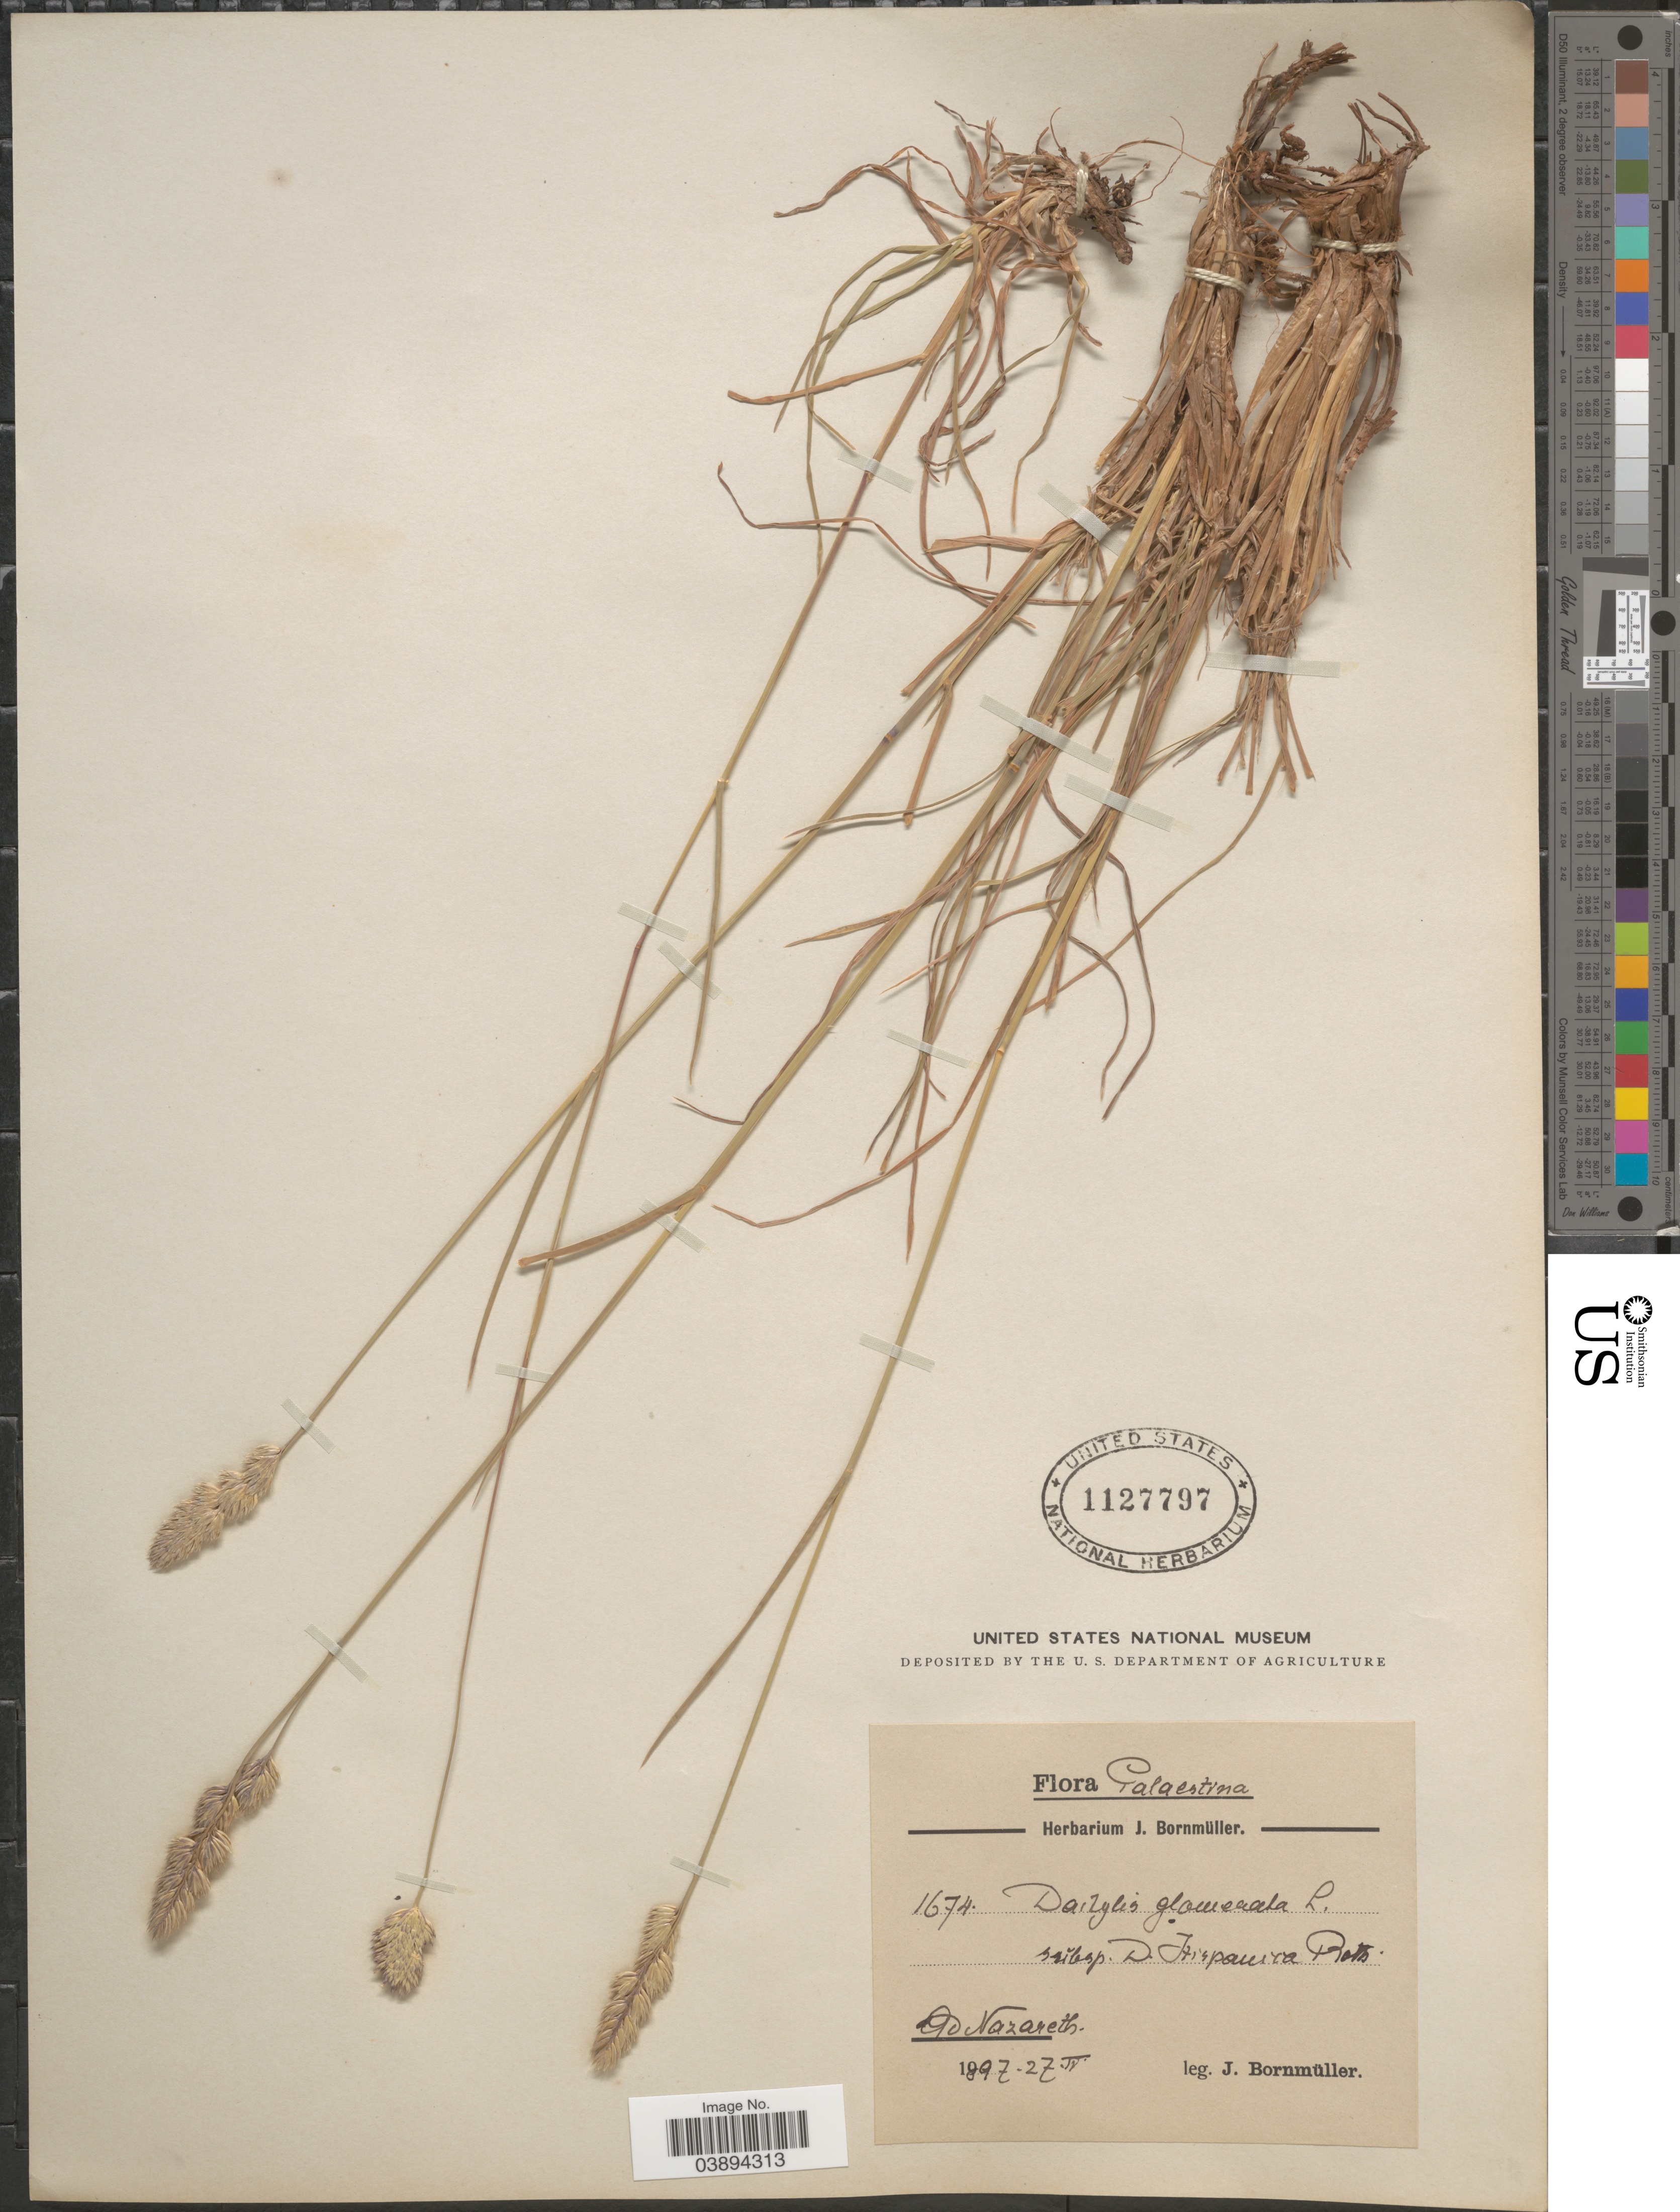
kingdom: Plantae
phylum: Tracheophyta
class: Liliopsida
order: Poales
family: Poaceae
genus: Dactylis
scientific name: Dactylis glomerata subsp. hispanica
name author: (Roth) Nyman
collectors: J. Bornmüller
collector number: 1674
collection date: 1897-04-27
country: Israel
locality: Palestina. Ad Nazareth.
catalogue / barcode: US 1127797